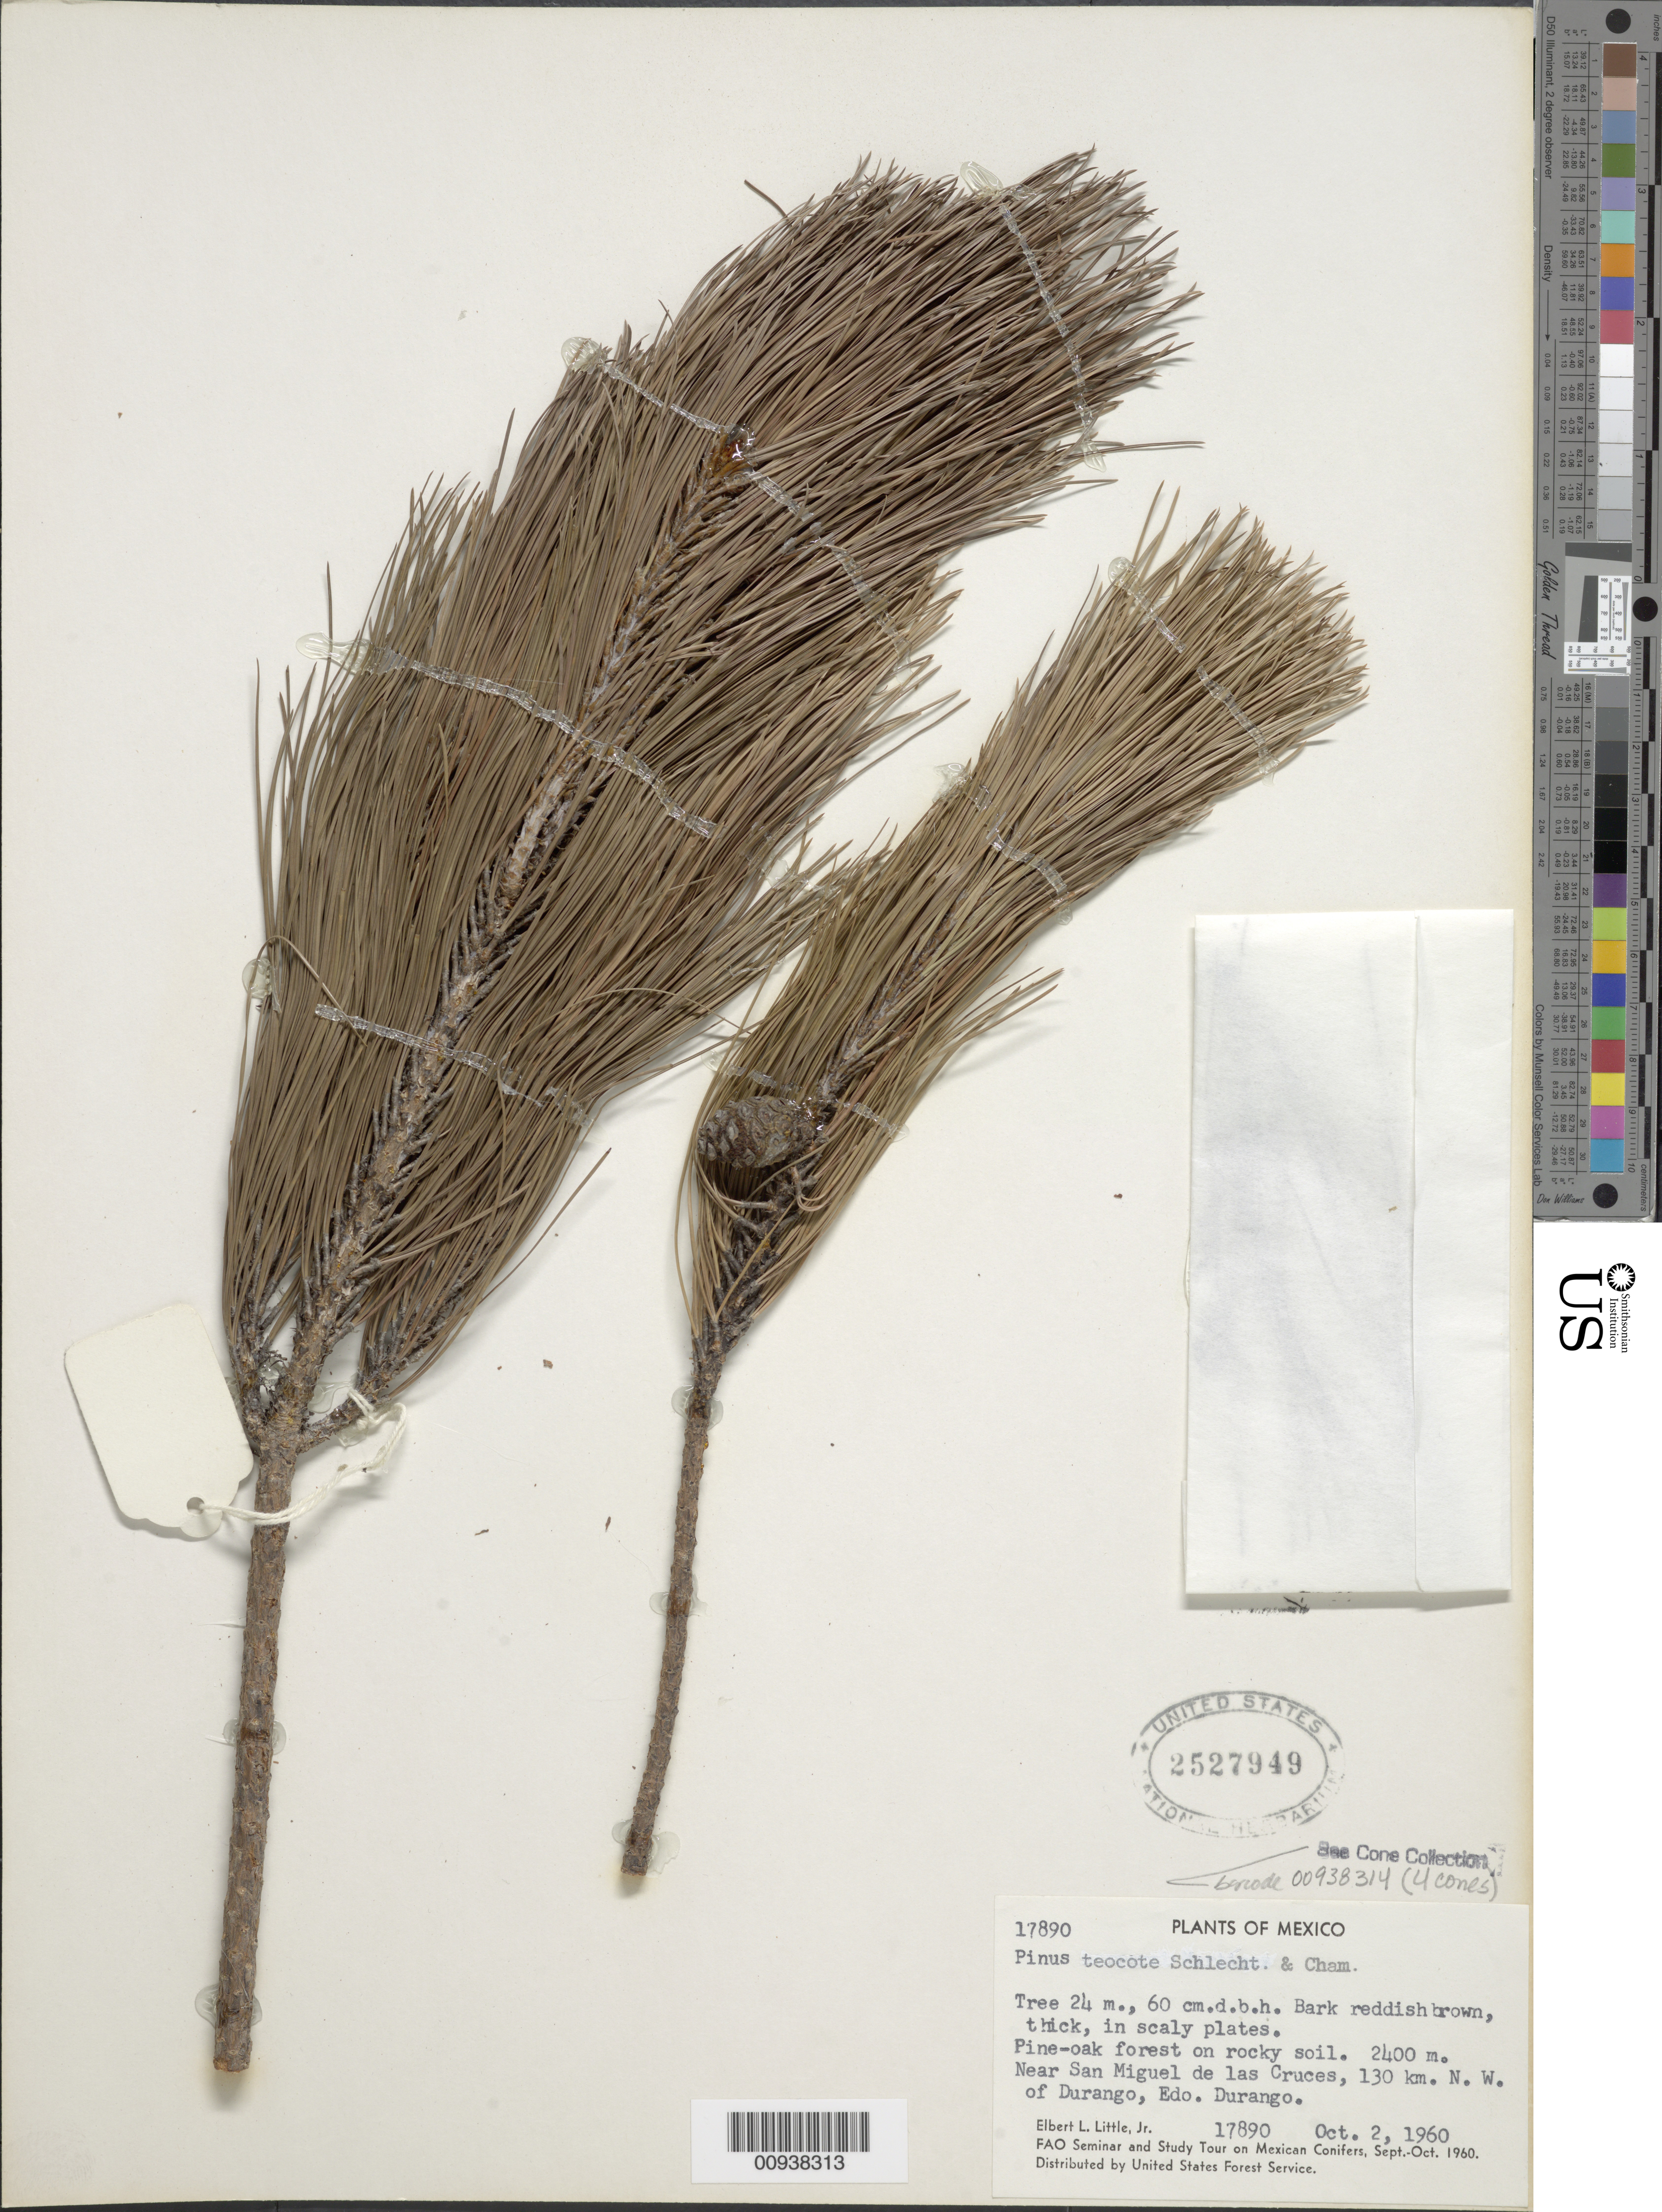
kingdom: Plantae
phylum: Tracheophyta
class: Pinopsida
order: Pinales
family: Pinaceae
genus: Pinus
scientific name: Pinus teocote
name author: Schltdl. & Cham.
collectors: E. L. Little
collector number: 17890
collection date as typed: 02 Oct 1960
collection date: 1960-10-02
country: Mexico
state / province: Durango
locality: Near San Miguel de las Cruces, 130 km. NW of Durango.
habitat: Pine-oak forest on rocky soil.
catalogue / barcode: US 2527949